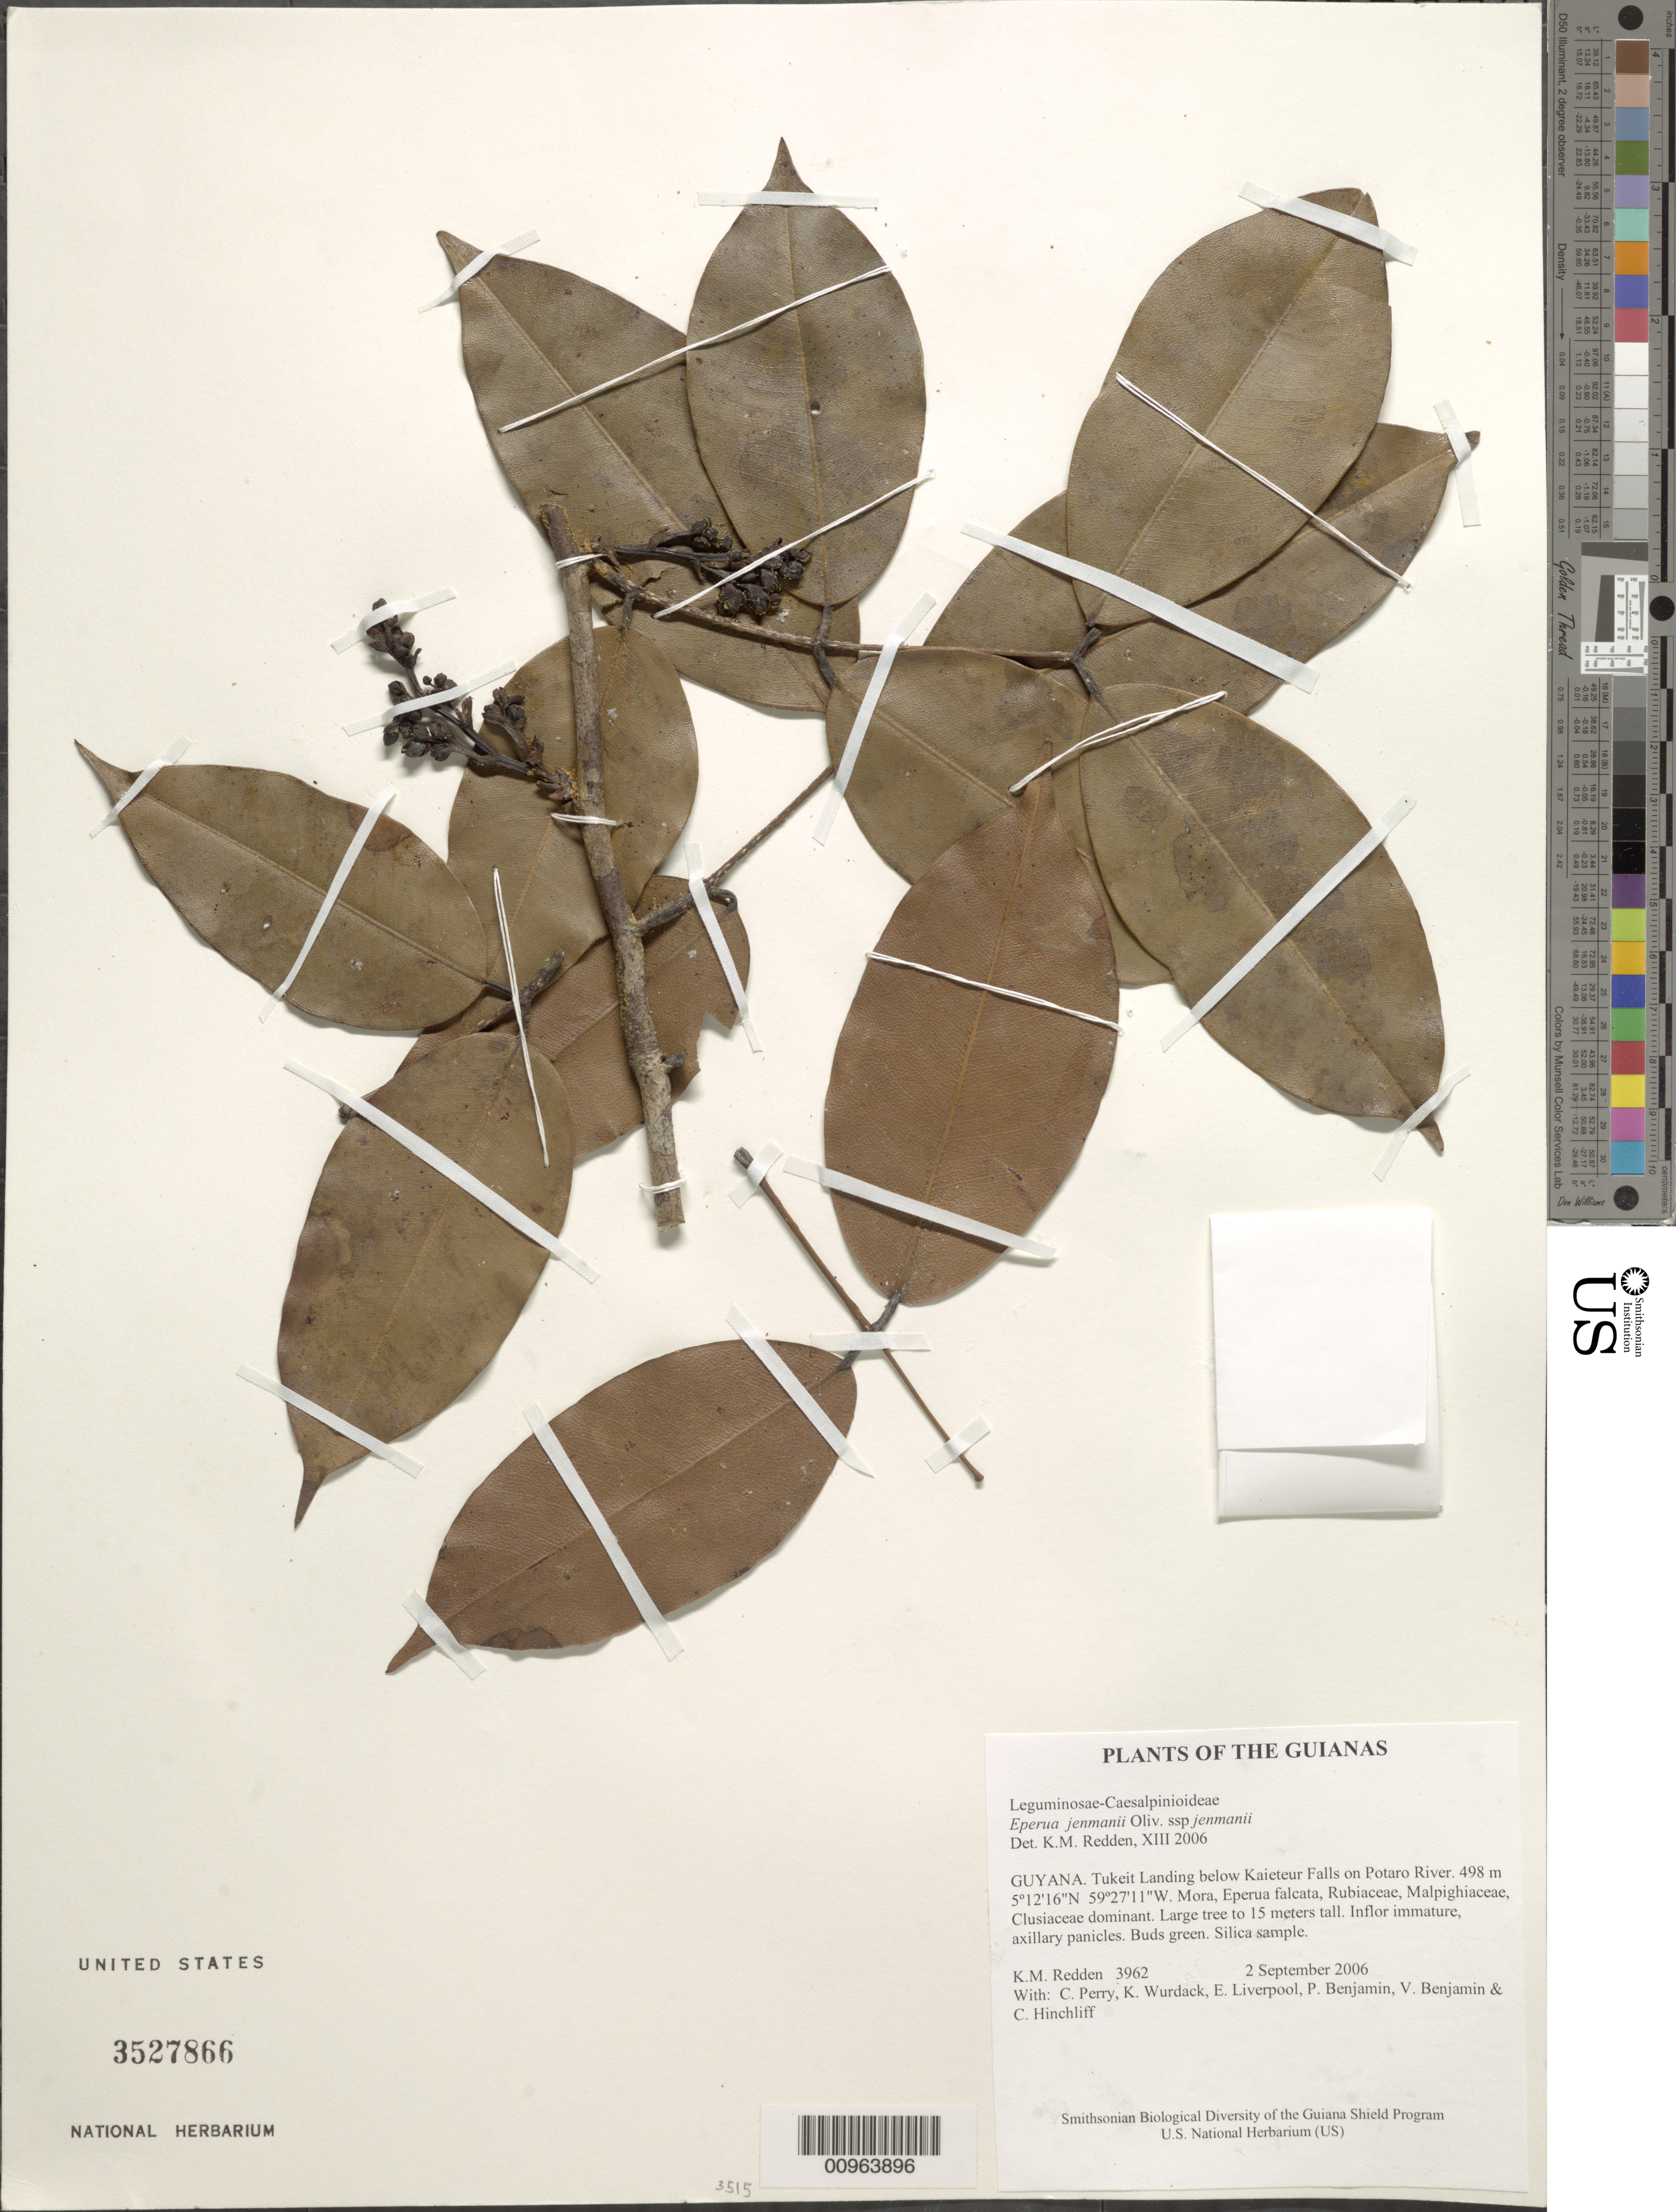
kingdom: Plantae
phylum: Tracheophyta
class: Magnoliopsida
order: Fabales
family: Fabaceae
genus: Eperua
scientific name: Eperua grandiflora subsp. grandiflora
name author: (Aubl.) Benth.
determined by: Fortes, E. A.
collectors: K. M. Redden, C. Perry, K. Wurdack, E. Liverpool, P. Benjamin, V. Benjamin & C. E. Hinchliff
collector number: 3962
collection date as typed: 2 September 2006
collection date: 2006-09-02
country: Guyana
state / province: Potaro-Siparuni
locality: Tukeit Landing below Kaieteur Falls on Potaro River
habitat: Mora, Eperua falcata, Rubiaceae, Malpighiaceae, Clusiaceae dominant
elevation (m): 498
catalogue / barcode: US 3527866